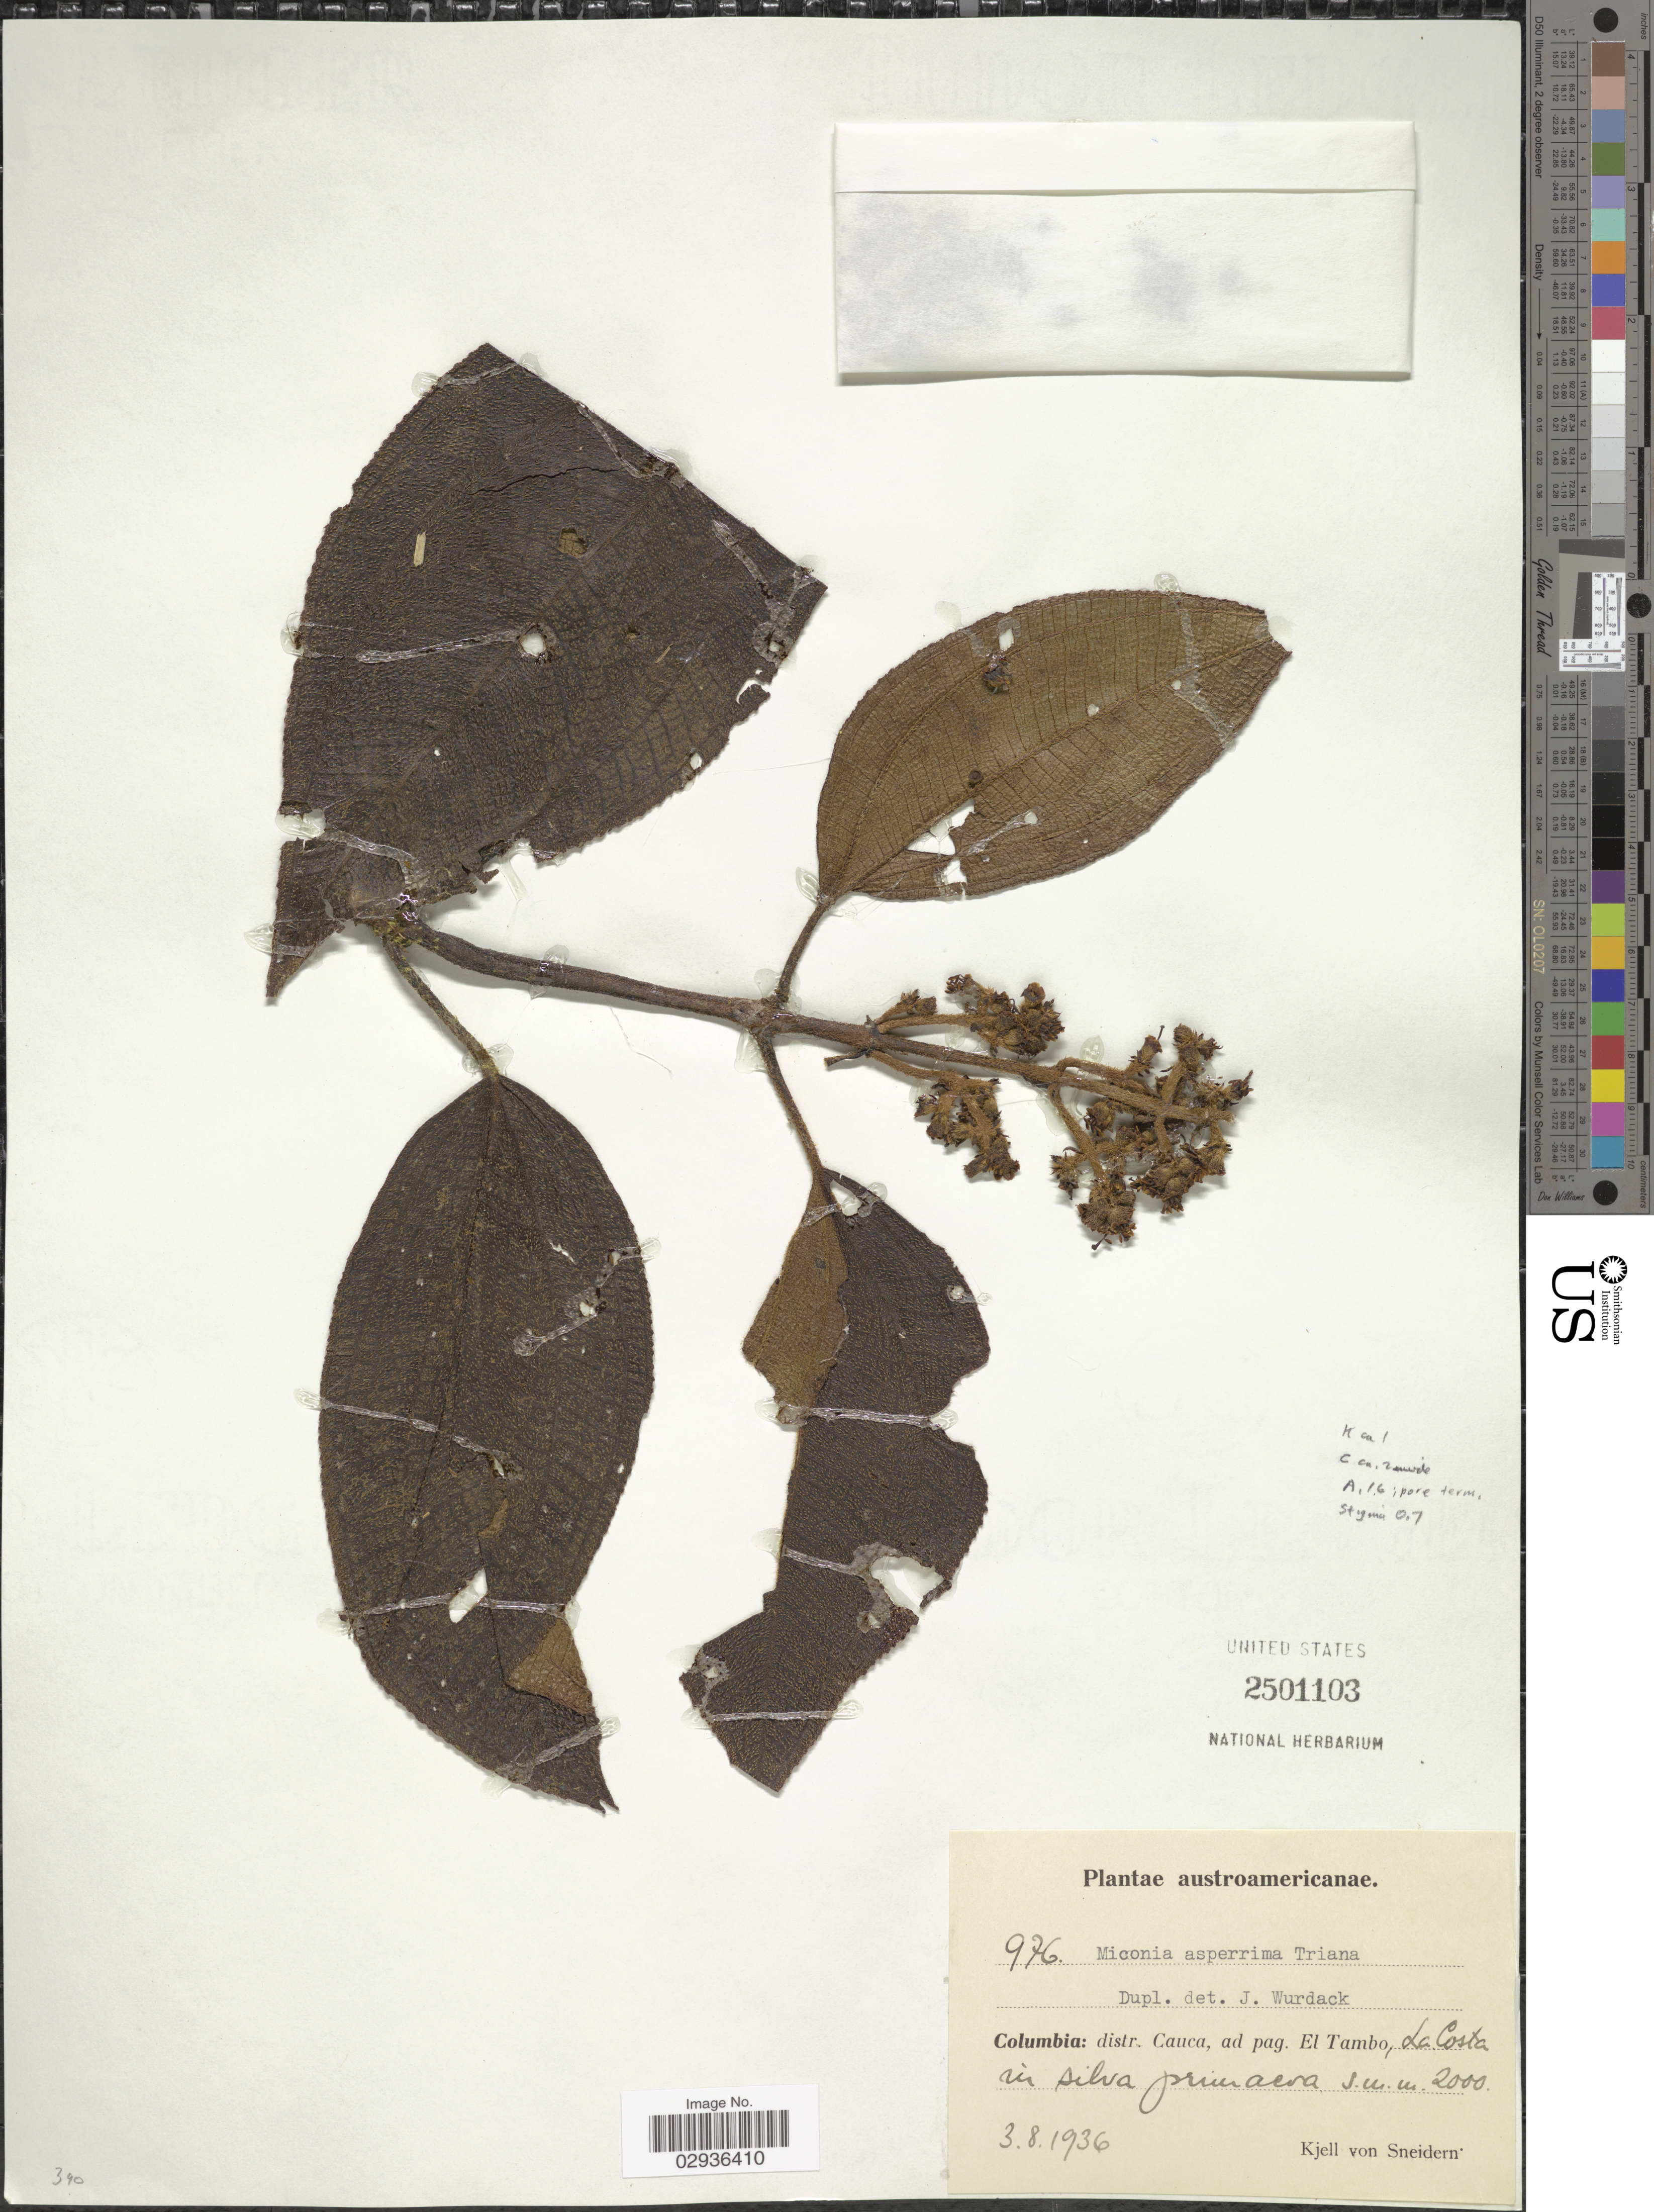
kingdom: Plantae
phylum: Tracheophyta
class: Magnoliopsida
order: Myrtales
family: Melastomataceae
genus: Miconia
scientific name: Miconia asperrima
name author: Triana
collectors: K. von Sneidern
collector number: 976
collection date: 1936-08-03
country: Colombia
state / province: Cauca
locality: Distr. Cauca, ad pag. El Tambo, La Costa in silva primavera.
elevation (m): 2000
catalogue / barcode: US 2501103